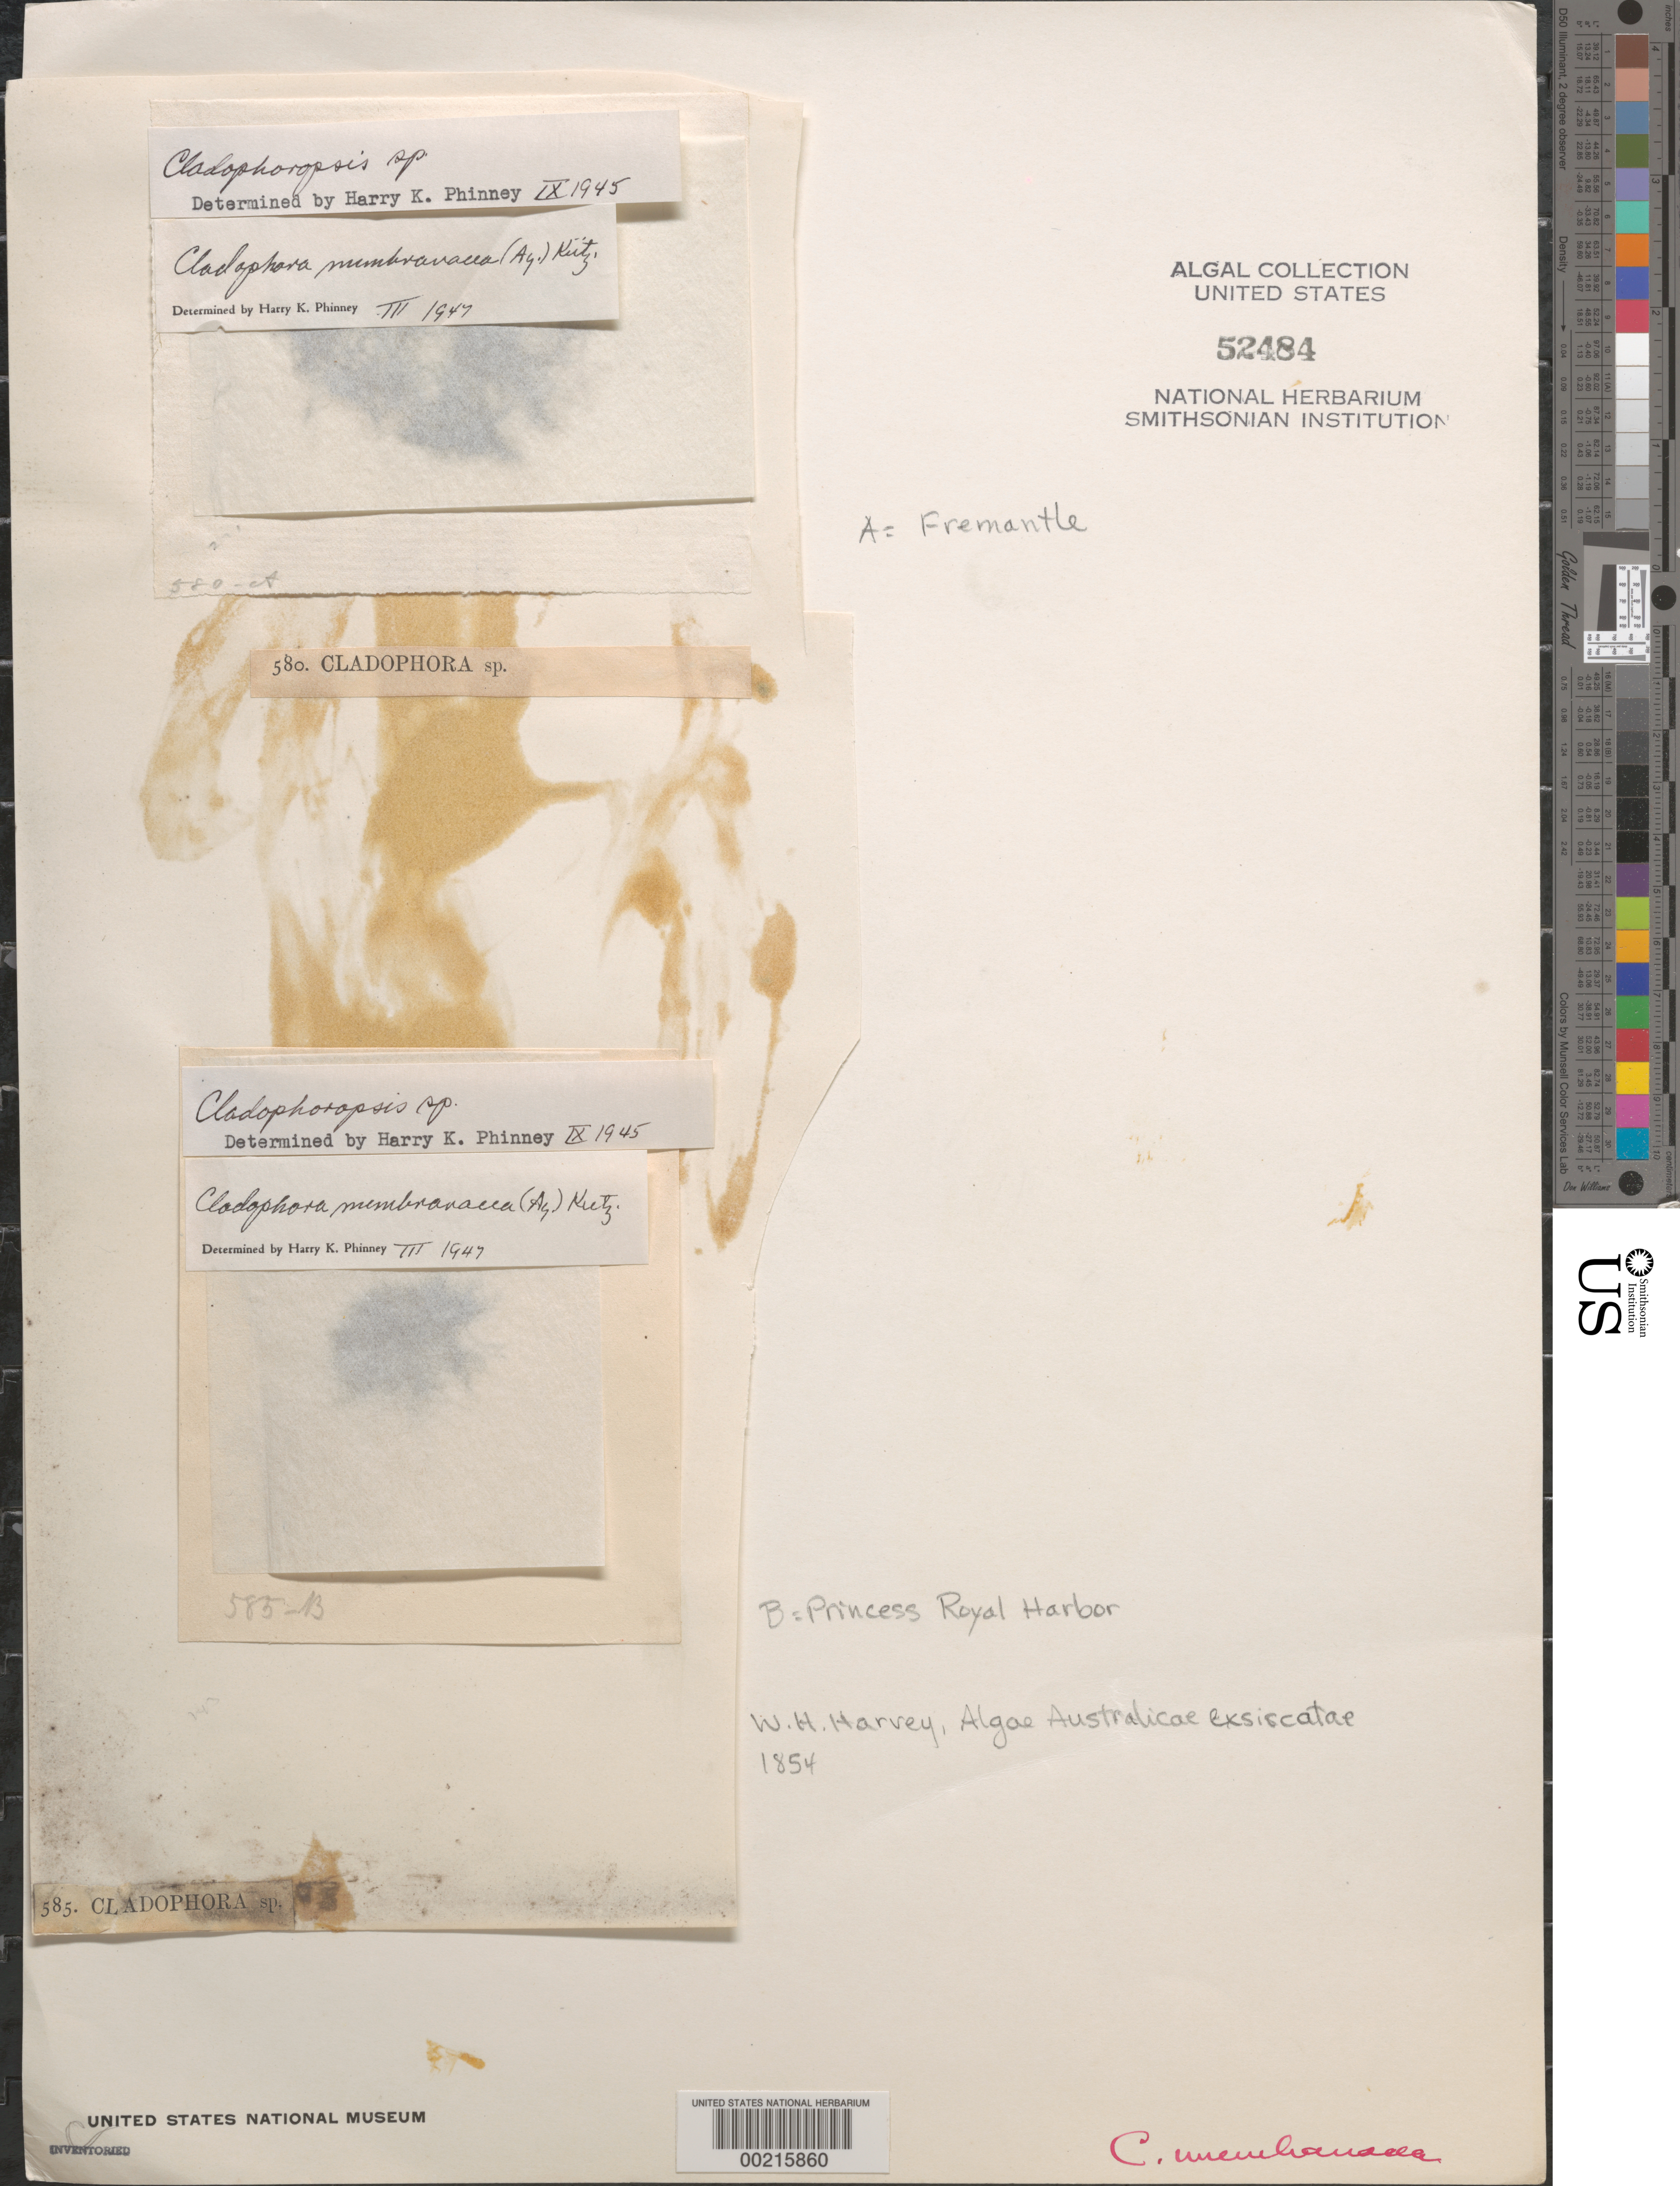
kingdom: Plantae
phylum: Chlorophyta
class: Ulvophyceae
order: Bryopsidales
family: Caulerpaceae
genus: Caulerpa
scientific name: Caulerpa chemnitzia var. vanbossae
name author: (Setch. & N.L. Gardner) Fern.-Garcia & Riosm.-Rod.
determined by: Algae name updating Project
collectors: W. Harvey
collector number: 580 & 585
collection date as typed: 1854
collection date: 1854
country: Australia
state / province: Western Australia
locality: Fremantle and Princess Royal Harbor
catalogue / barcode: US 52484